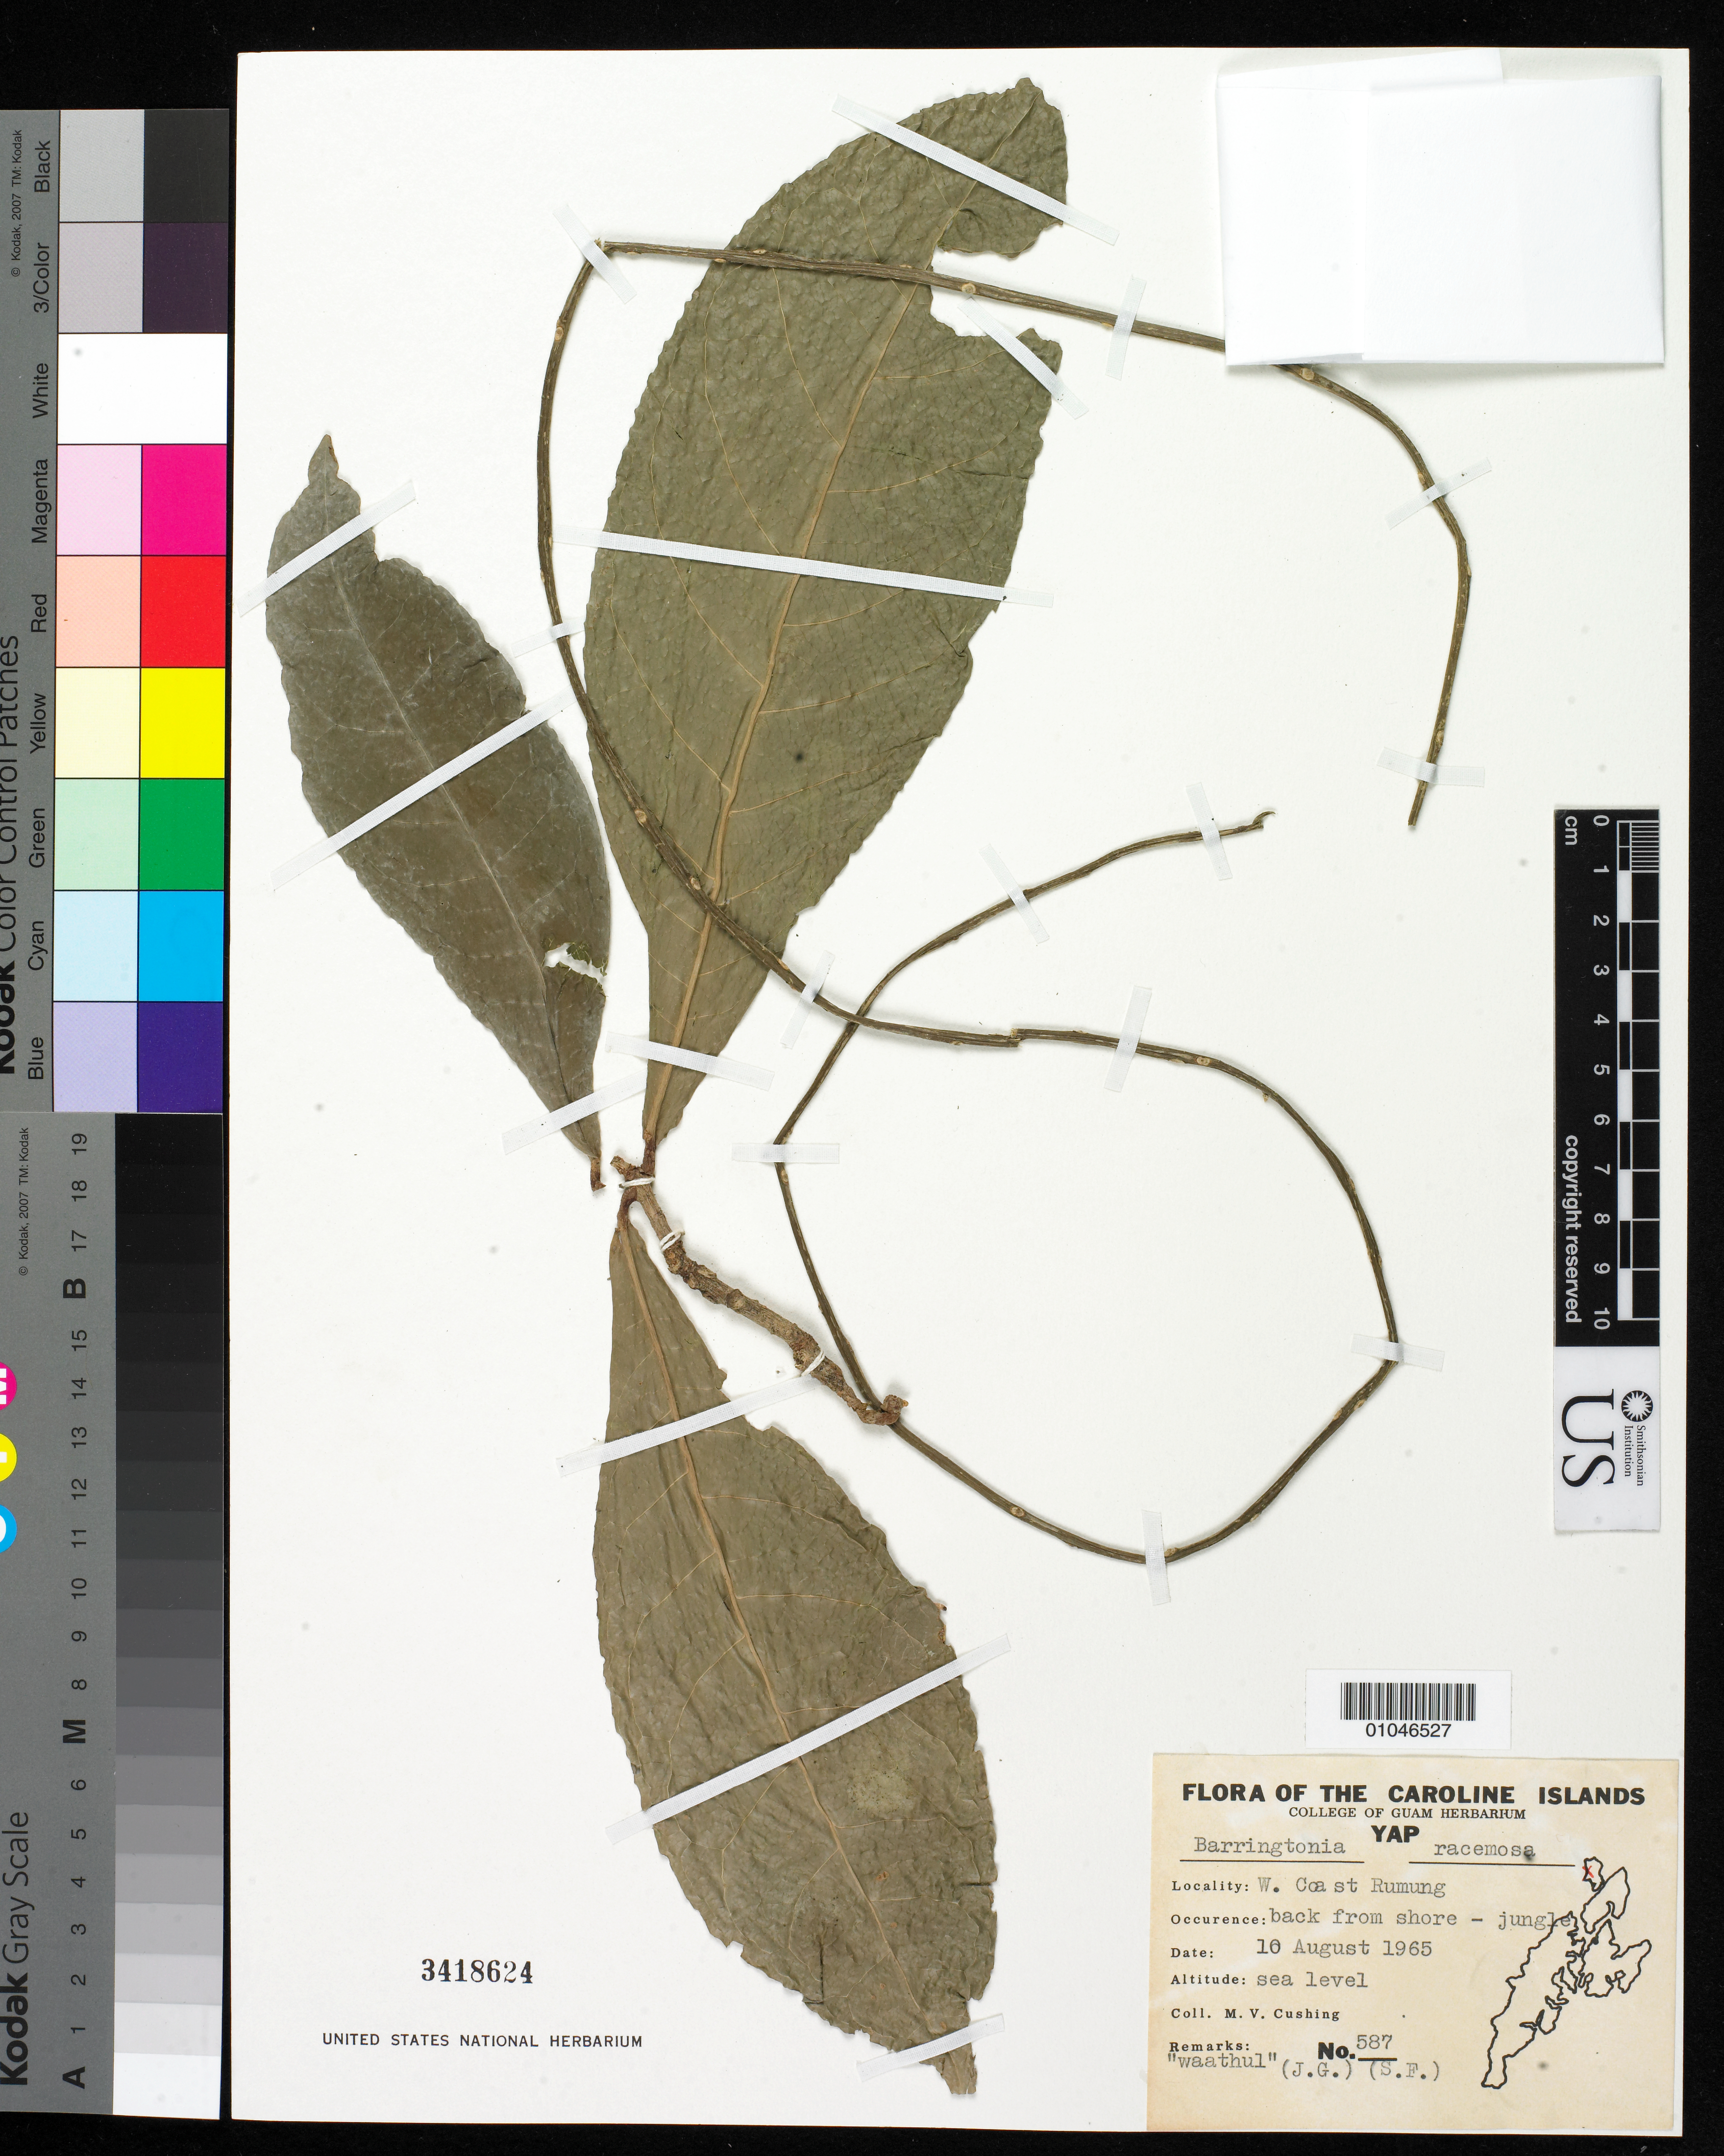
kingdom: Plantae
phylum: Tracheophyta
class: Magnoliopsida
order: Ericales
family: Lecythidaceae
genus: Barringtonia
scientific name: Barringtonia racemosa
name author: (L.) Spreng.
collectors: M. V. Cushing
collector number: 587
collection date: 1965-08-10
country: Micronesia, Federated States of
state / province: Yap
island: Yap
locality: Back from shore- jungle, Yap, Caroline Islands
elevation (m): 0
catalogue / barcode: US 3418624